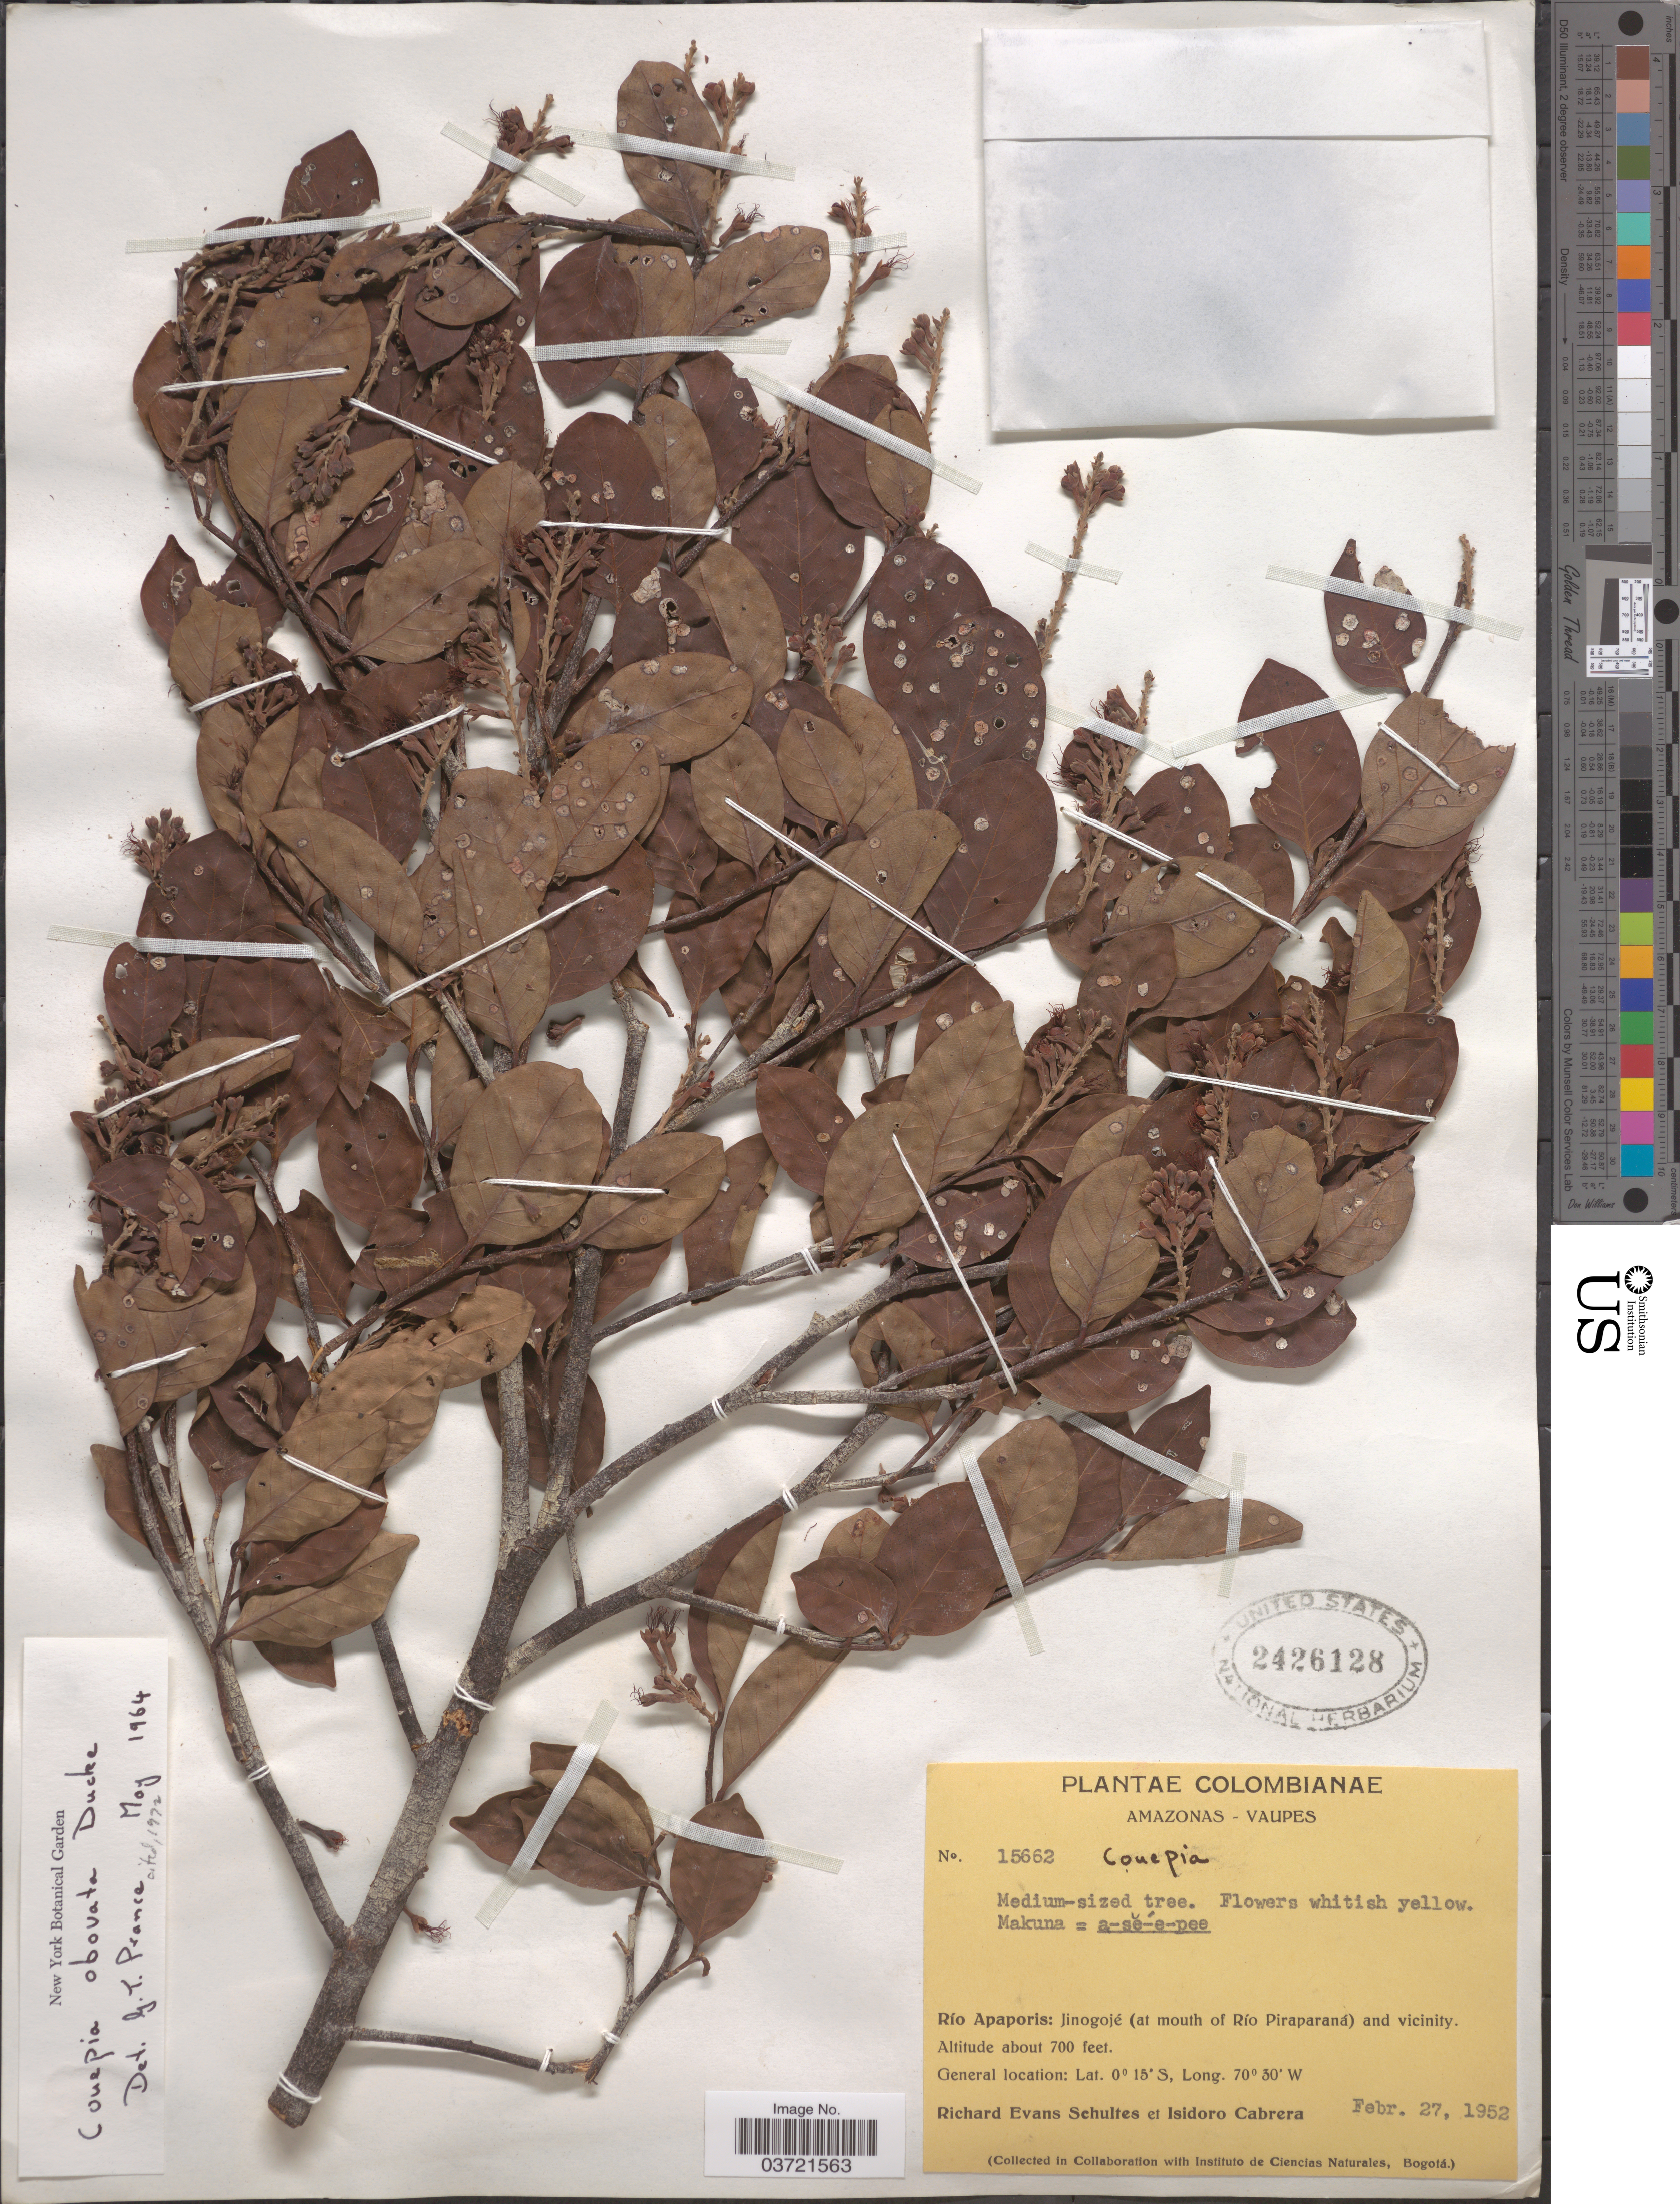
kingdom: Plantae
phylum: Tracheophyta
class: Magnoliopsida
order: Malpighiales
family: Chrysobalanaceae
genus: Couepia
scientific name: Couepia obovata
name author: Ducke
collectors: R. E. Schultes & I. Cabrera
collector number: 15662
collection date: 1952-02-27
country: Colombia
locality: Amazonas - Vaupes. Río Apaporis: Jinogojé (at mouth of Río Piraparaná) and vicinity.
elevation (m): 213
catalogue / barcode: US 2426128